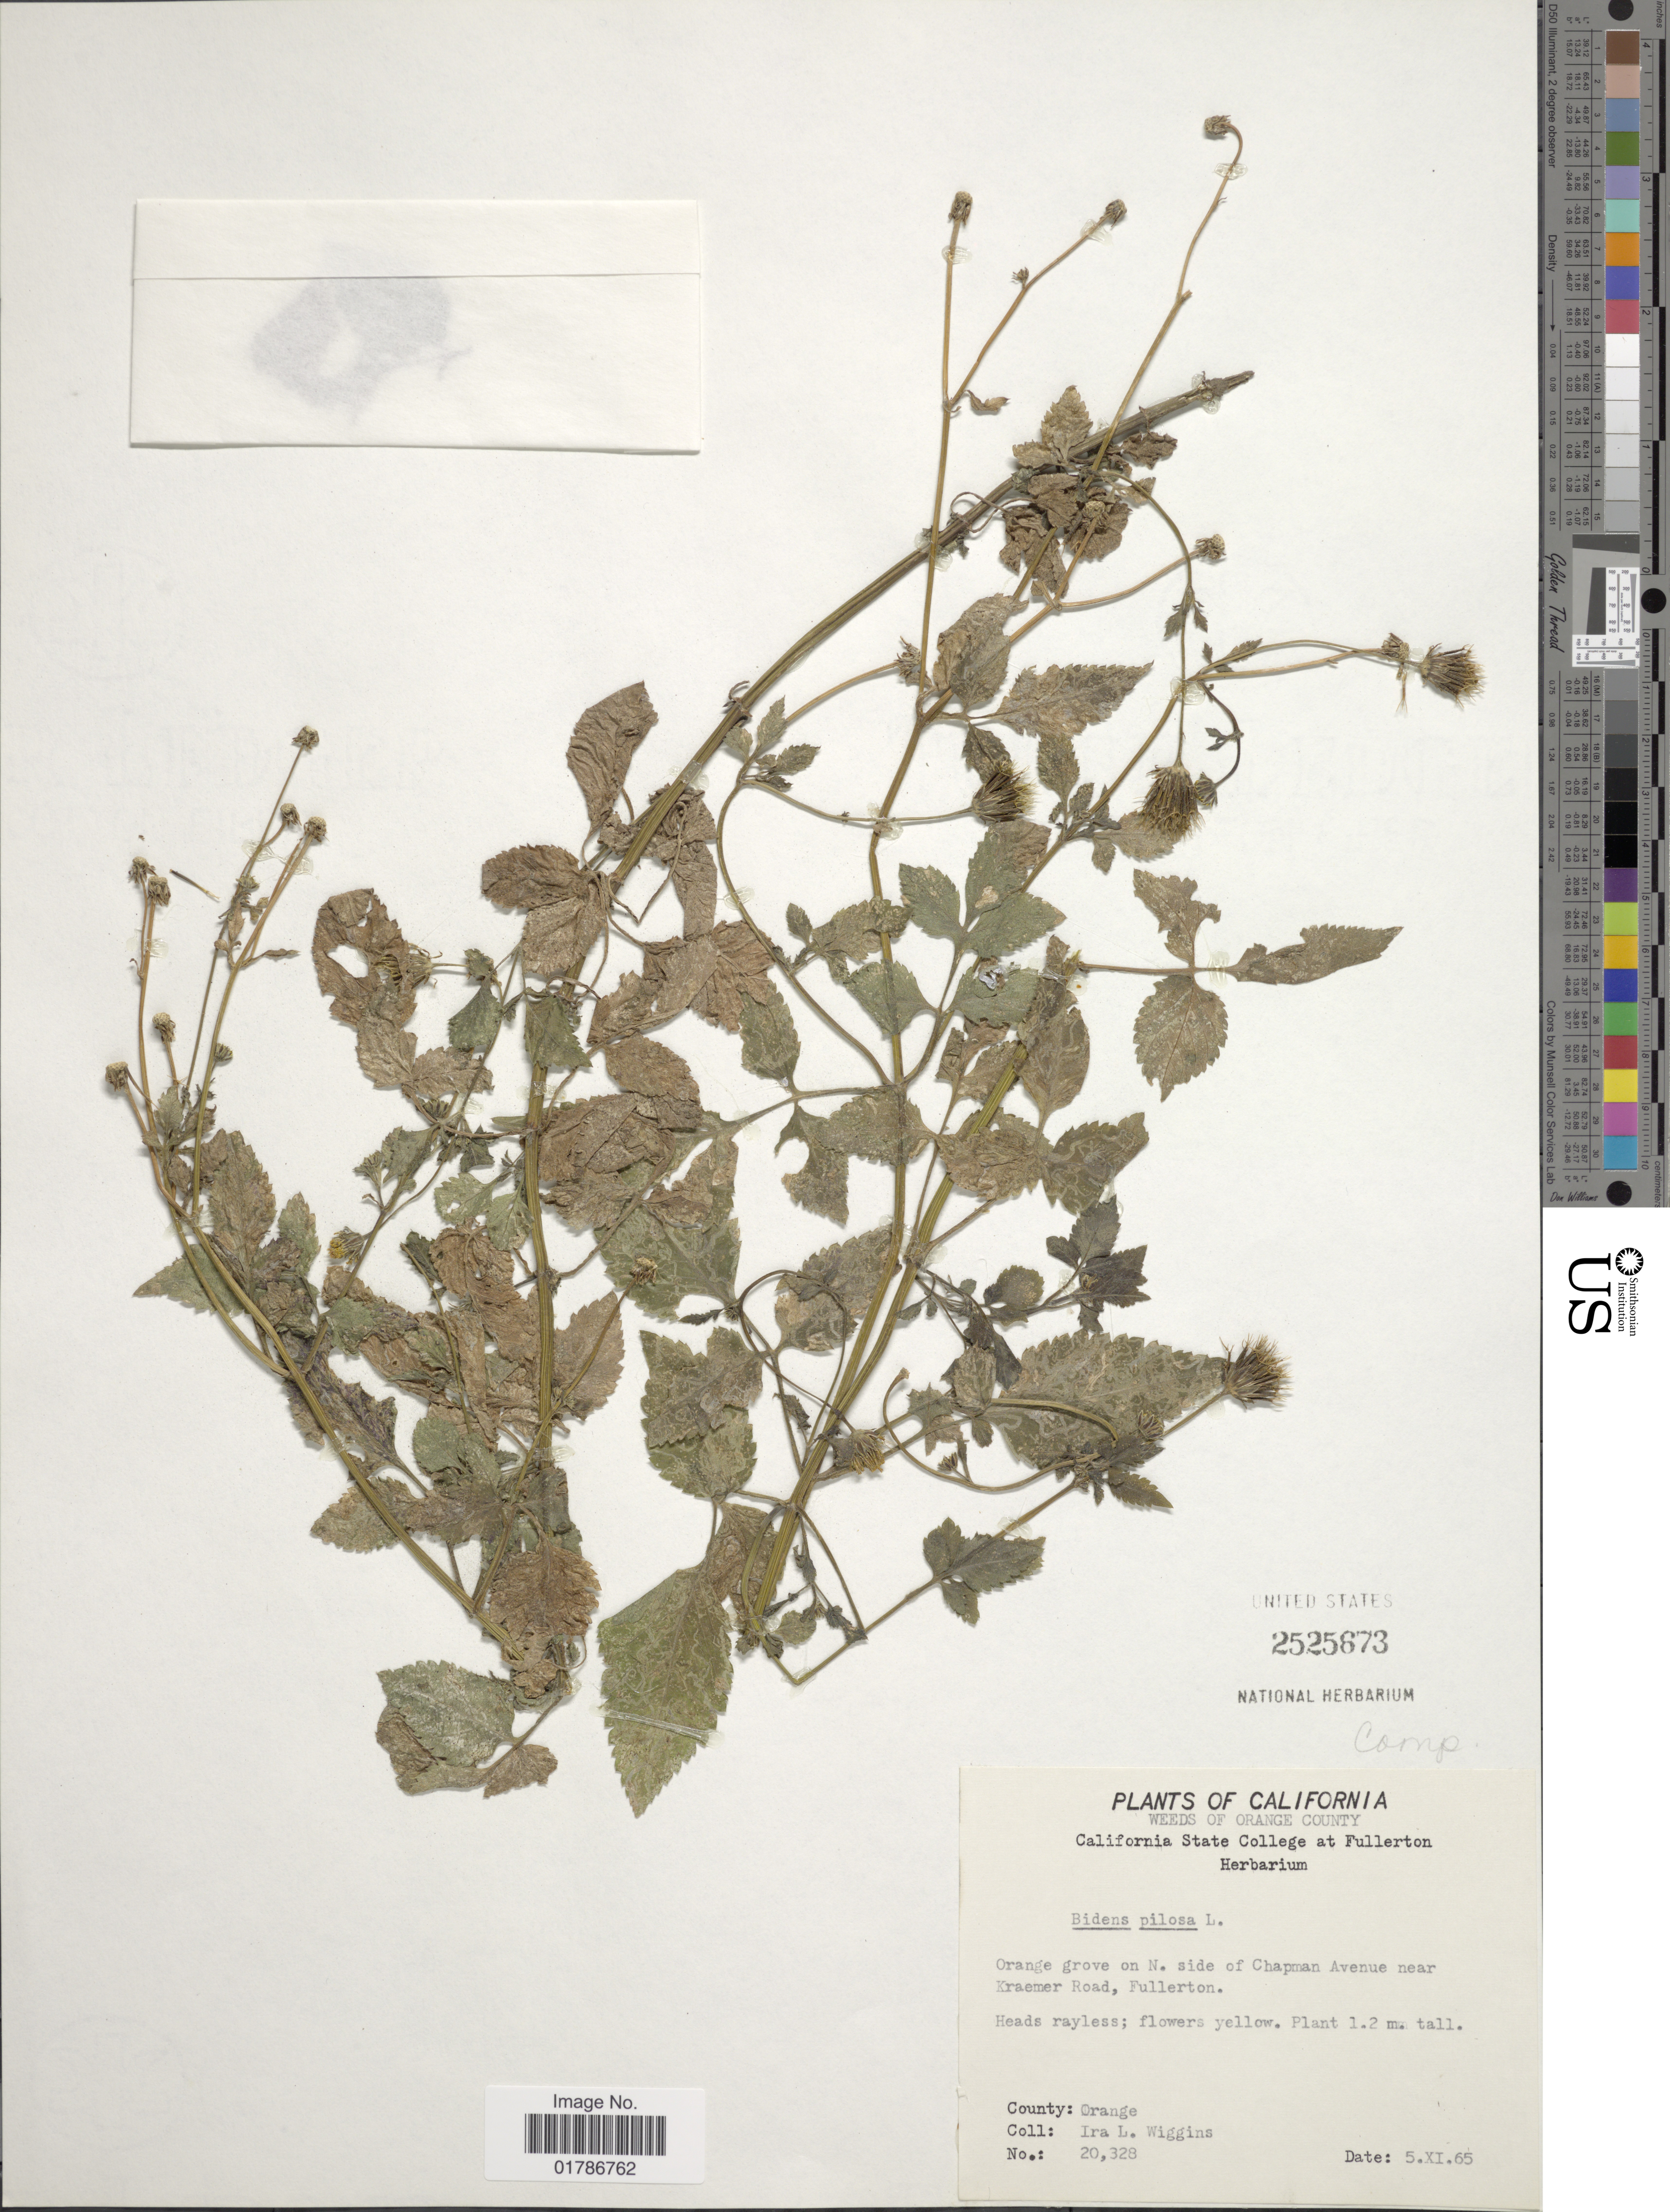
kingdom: Plantae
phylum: Tracheophyta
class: Magnoliopsida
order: Asterales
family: Asteraceae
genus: Bidens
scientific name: Bidens pilosa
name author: L.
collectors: I. L. Wiggins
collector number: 20328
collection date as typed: Transcribed d/m/y: 5/11/65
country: United States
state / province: California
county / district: Orange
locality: Weeds of Orange County, Orange grove on N. side of Chapman Avenue near Kraemer Road, Fullerton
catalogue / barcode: US 2525873